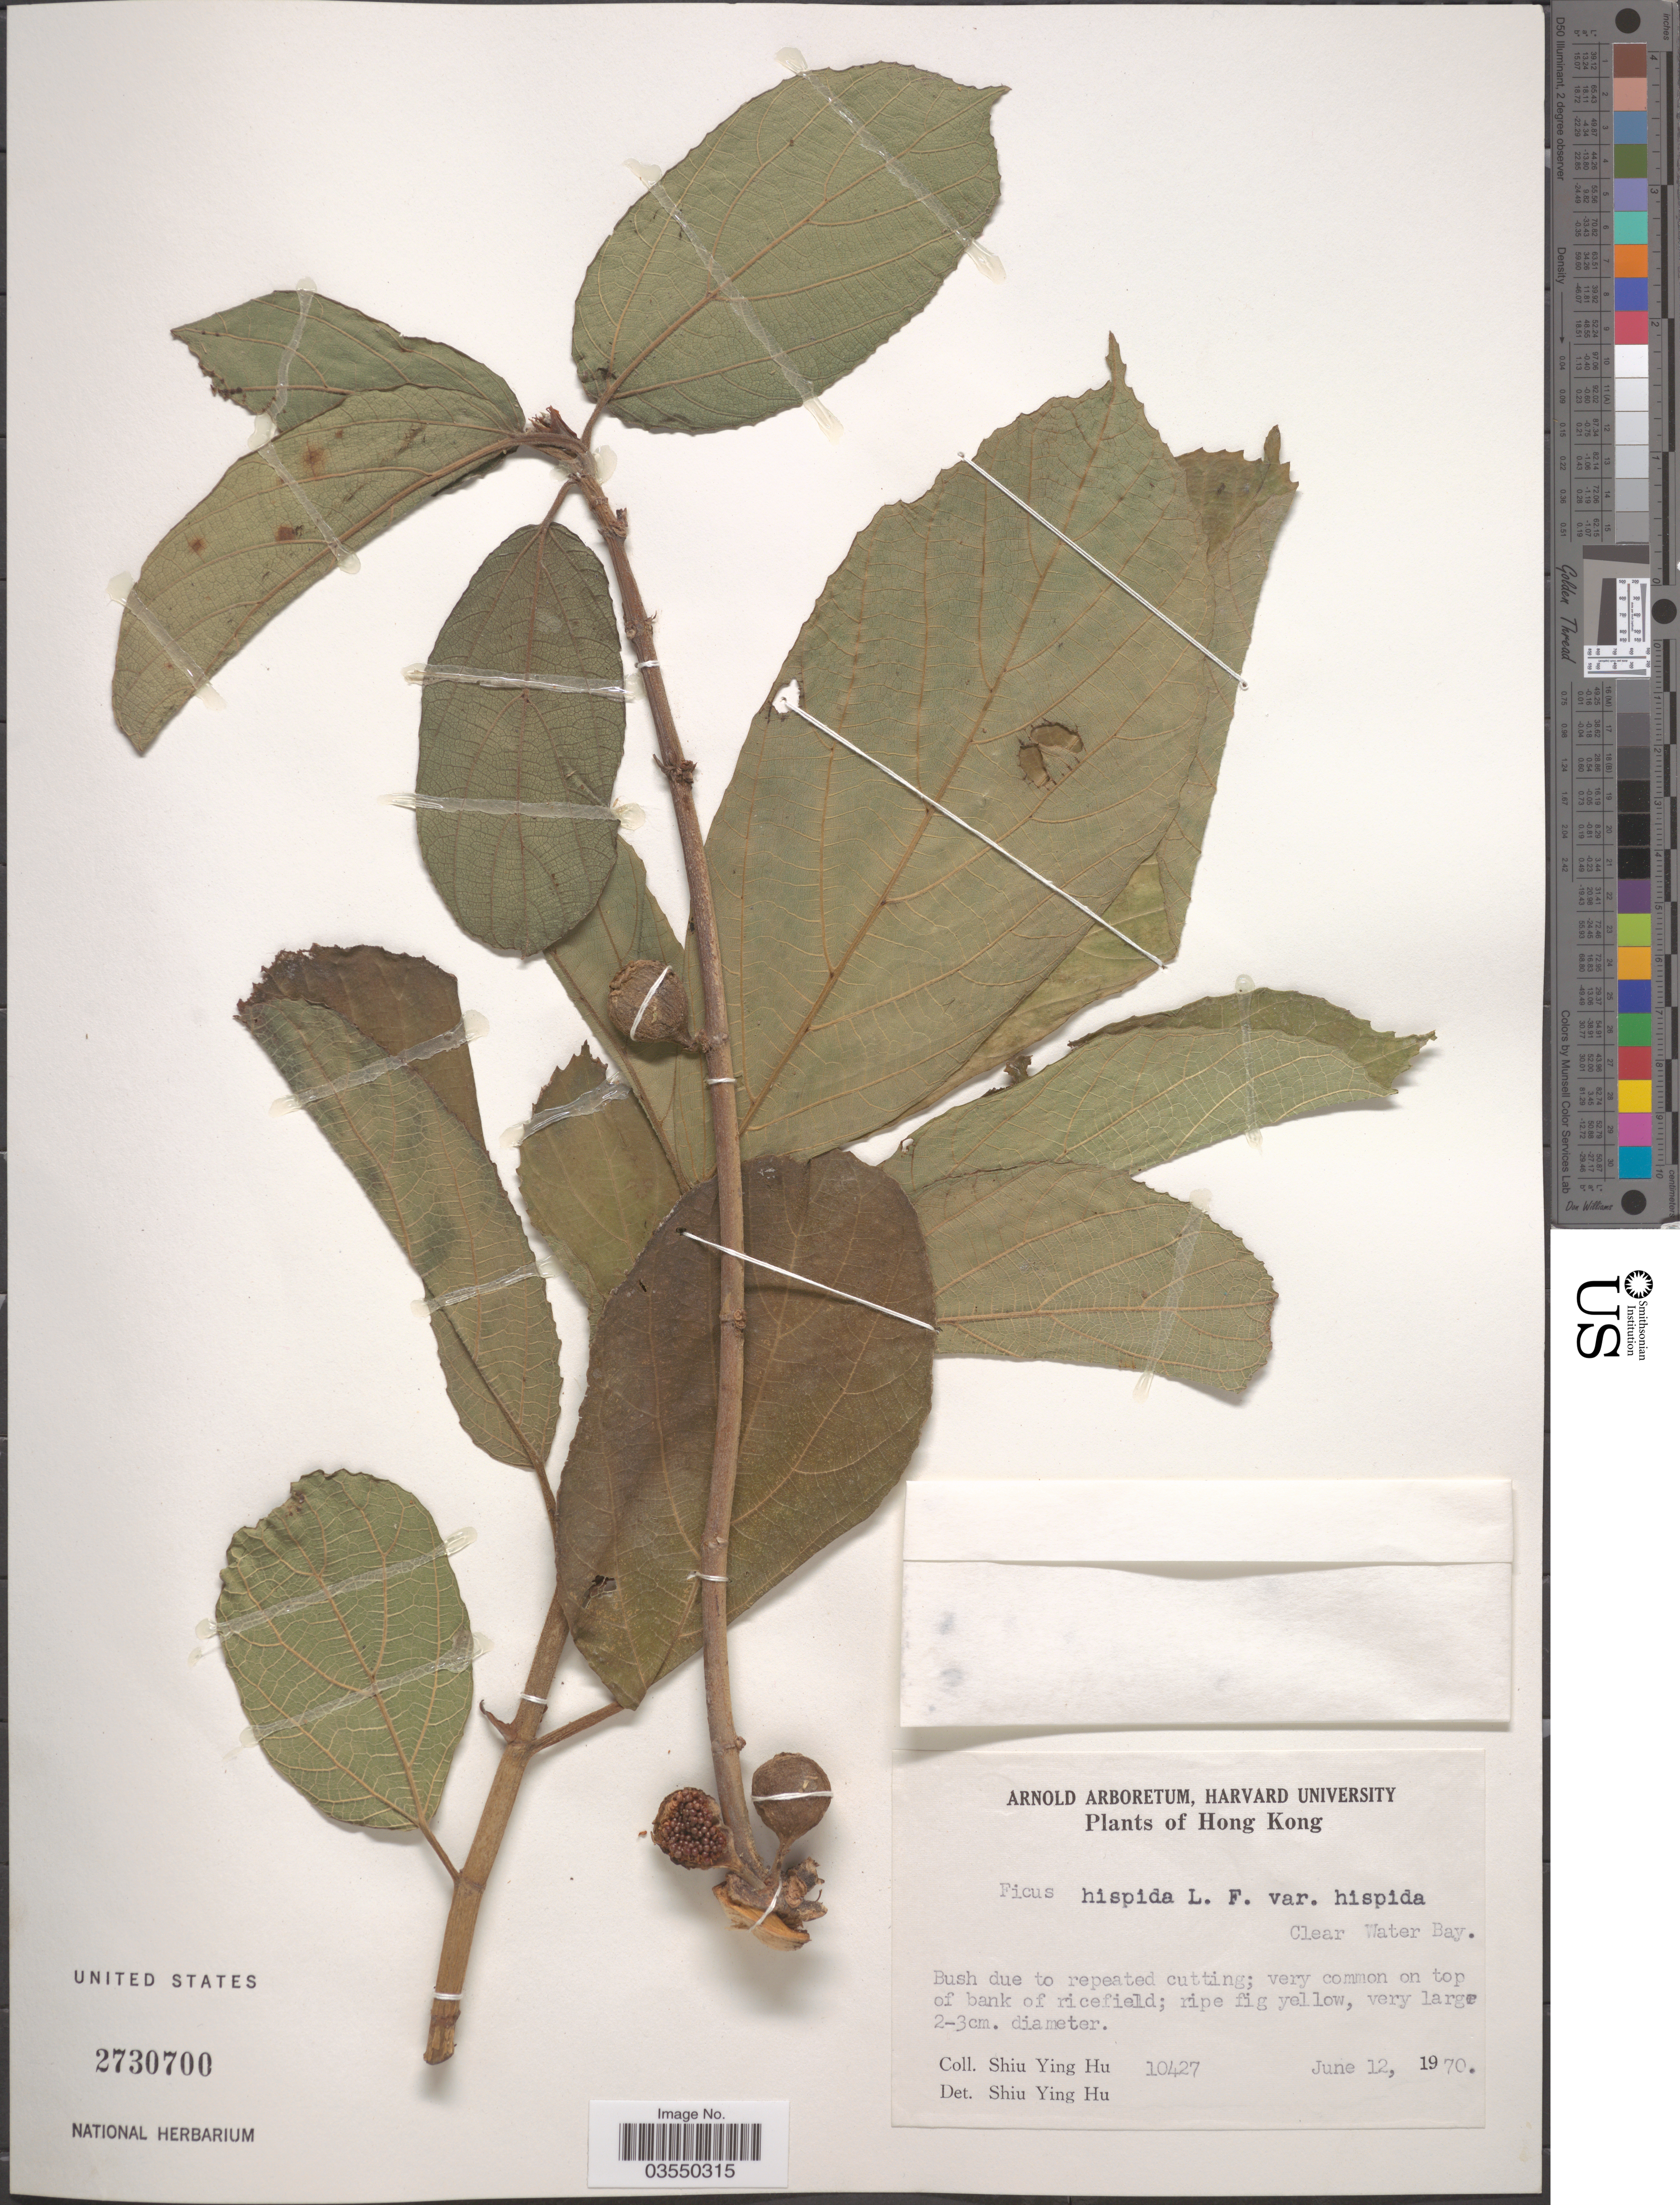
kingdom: Plantae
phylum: Tracheophyta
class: Magnoliopsida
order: Rosales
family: Moraceae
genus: Ficus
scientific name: Ficus hispida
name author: L. f.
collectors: S. Y. Hu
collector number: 10427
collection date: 1970-06-12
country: China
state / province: Hong Kong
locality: Clear Water Bay.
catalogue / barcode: US 2730700